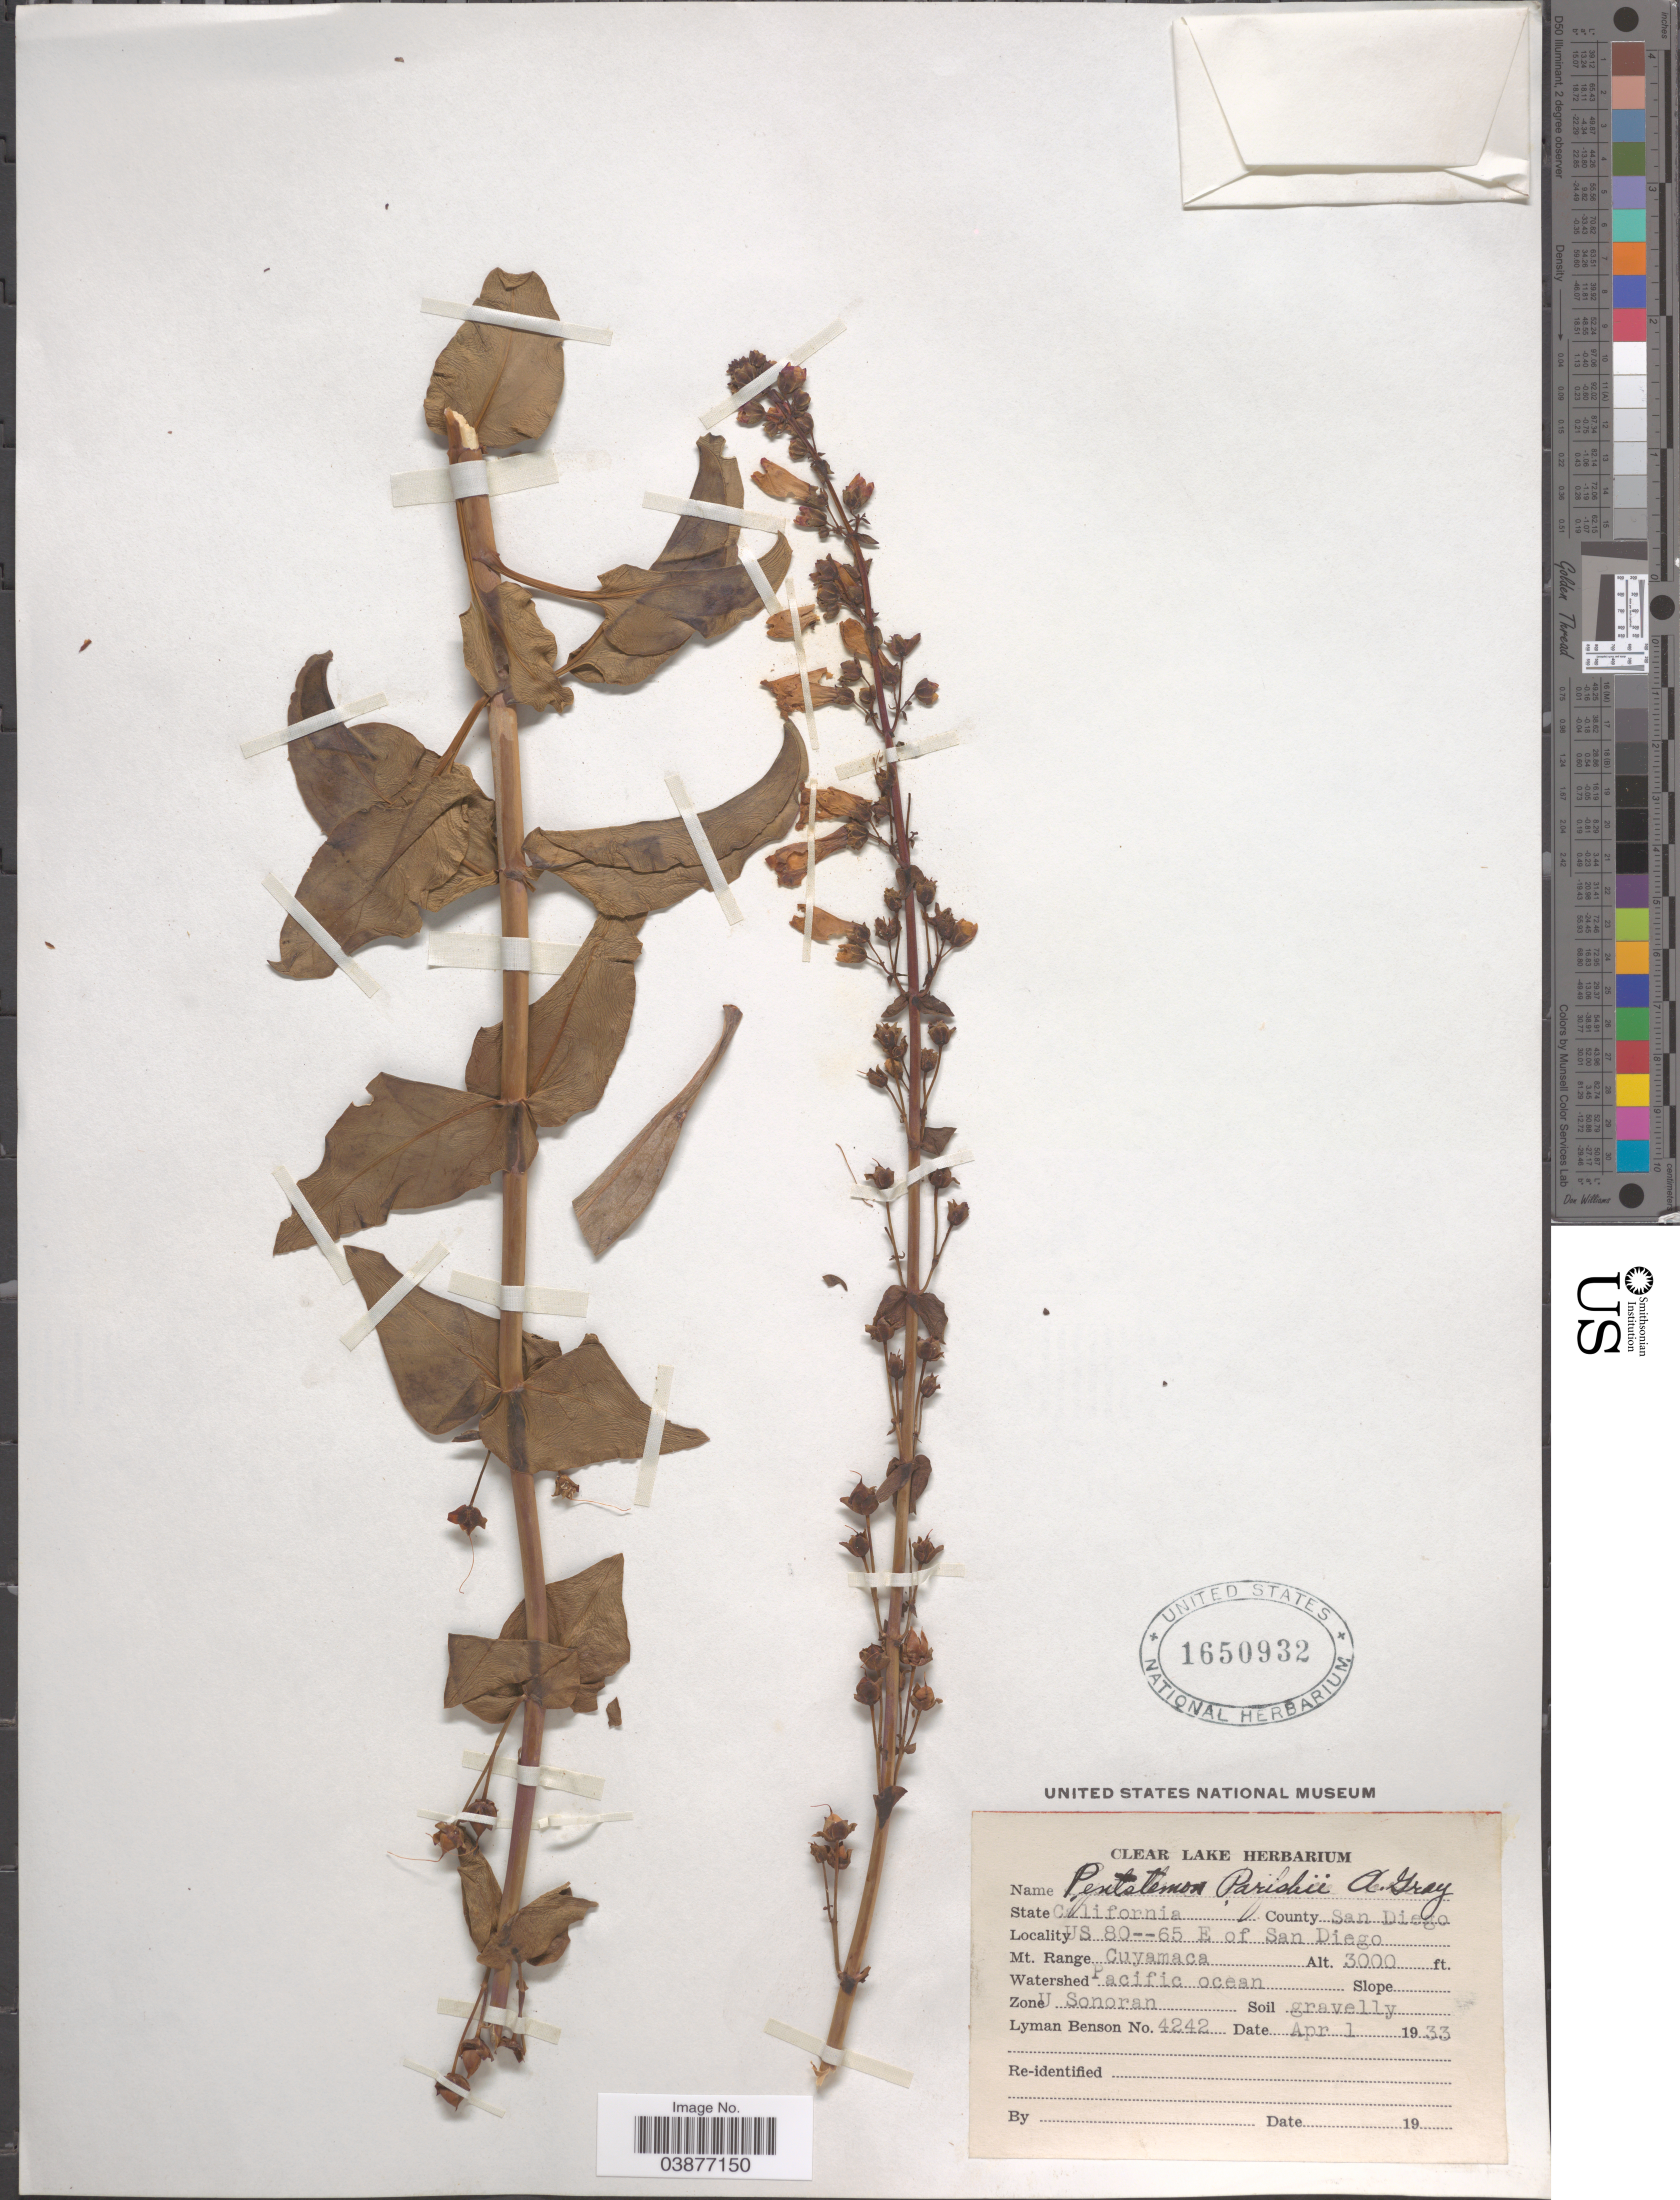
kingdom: Plantae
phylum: Tracheophyta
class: Magnoliopsida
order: Lamiales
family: Plantaginaceae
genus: Penstemon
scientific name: Penstemon parishii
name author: A. Gray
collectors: L. D. Benson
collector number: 4242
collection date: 1933-04-01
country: United States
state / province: California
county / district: San Diego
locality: County San Diego. US 80--65 E of San Diego. Mt. Range Cuyumaca. Watershed Pacific ocean, Zone U Sonoran.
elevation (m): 914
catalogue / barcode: US 1650932